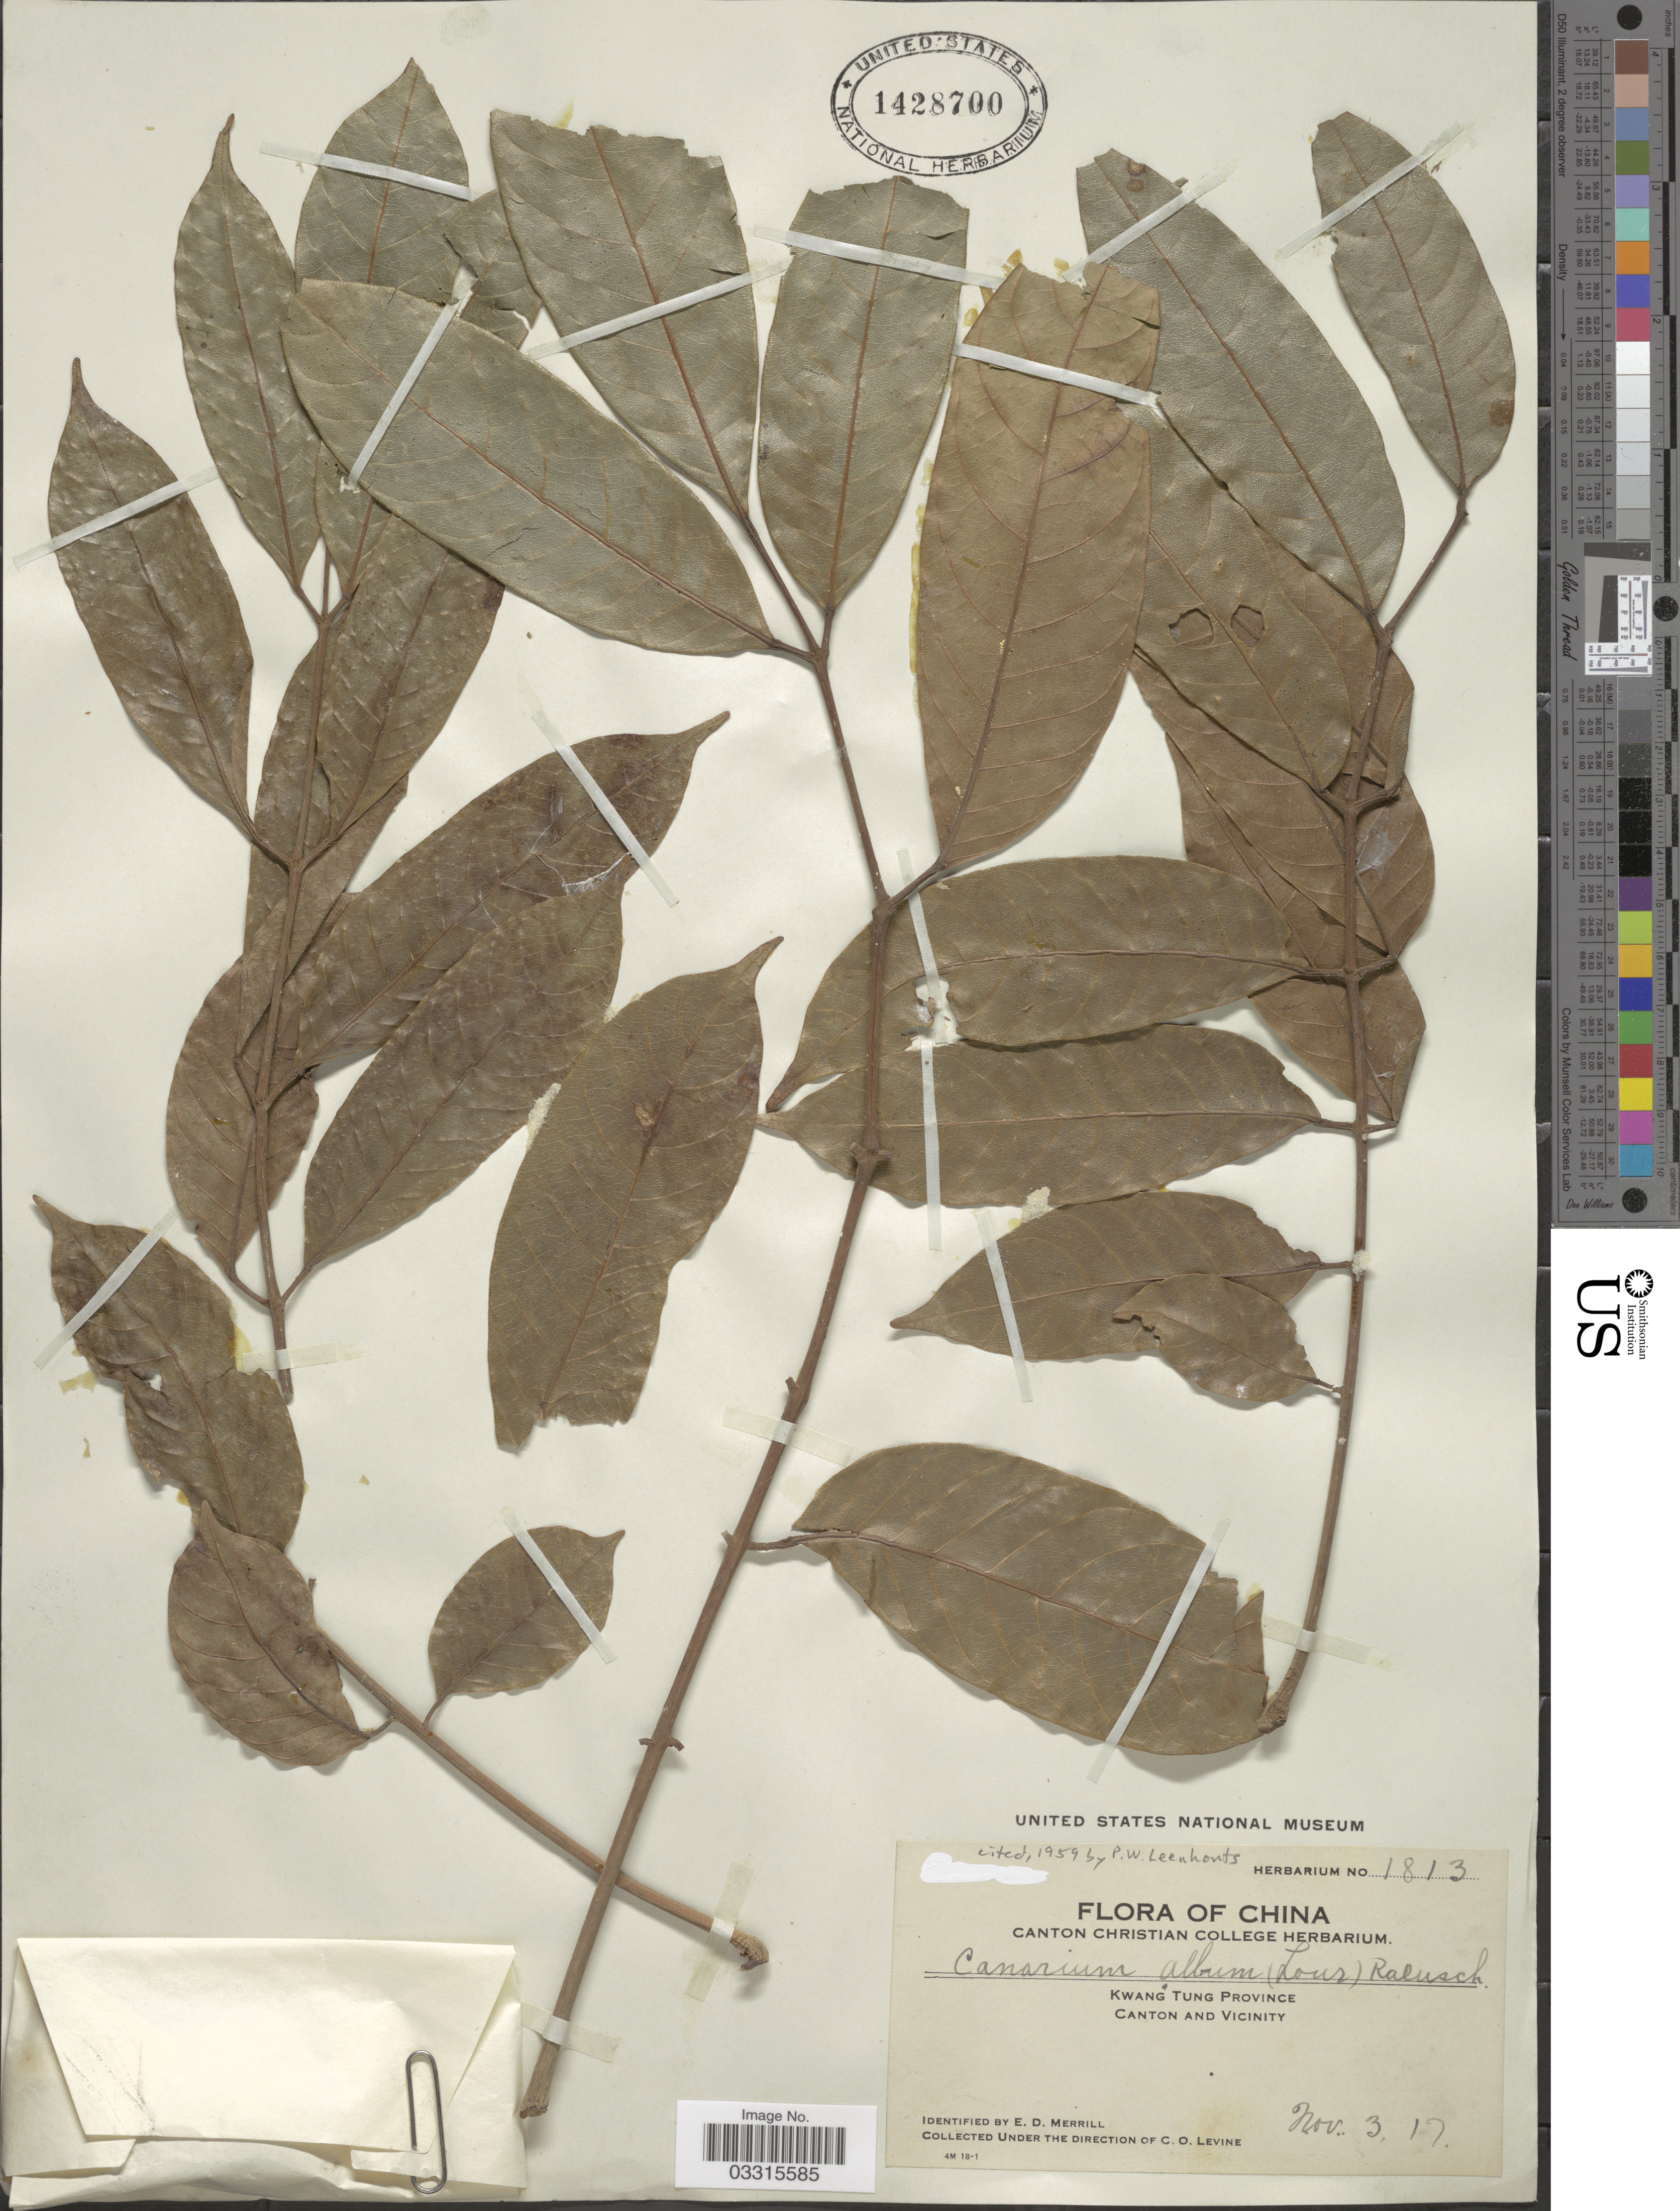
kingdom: Plantae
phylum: Tracheophyta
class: Magnoliopsida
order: Sapindales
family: Burseraceae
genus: Canarium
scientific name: Canarium album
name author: Leenh.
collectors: C. O. Levine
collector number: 1813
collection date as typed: Transcribed d/m/y: 3/11/17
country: China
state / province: Guangdong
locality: Kwang Tung Province. Canton and Vicinity.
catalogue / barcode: US 1428700